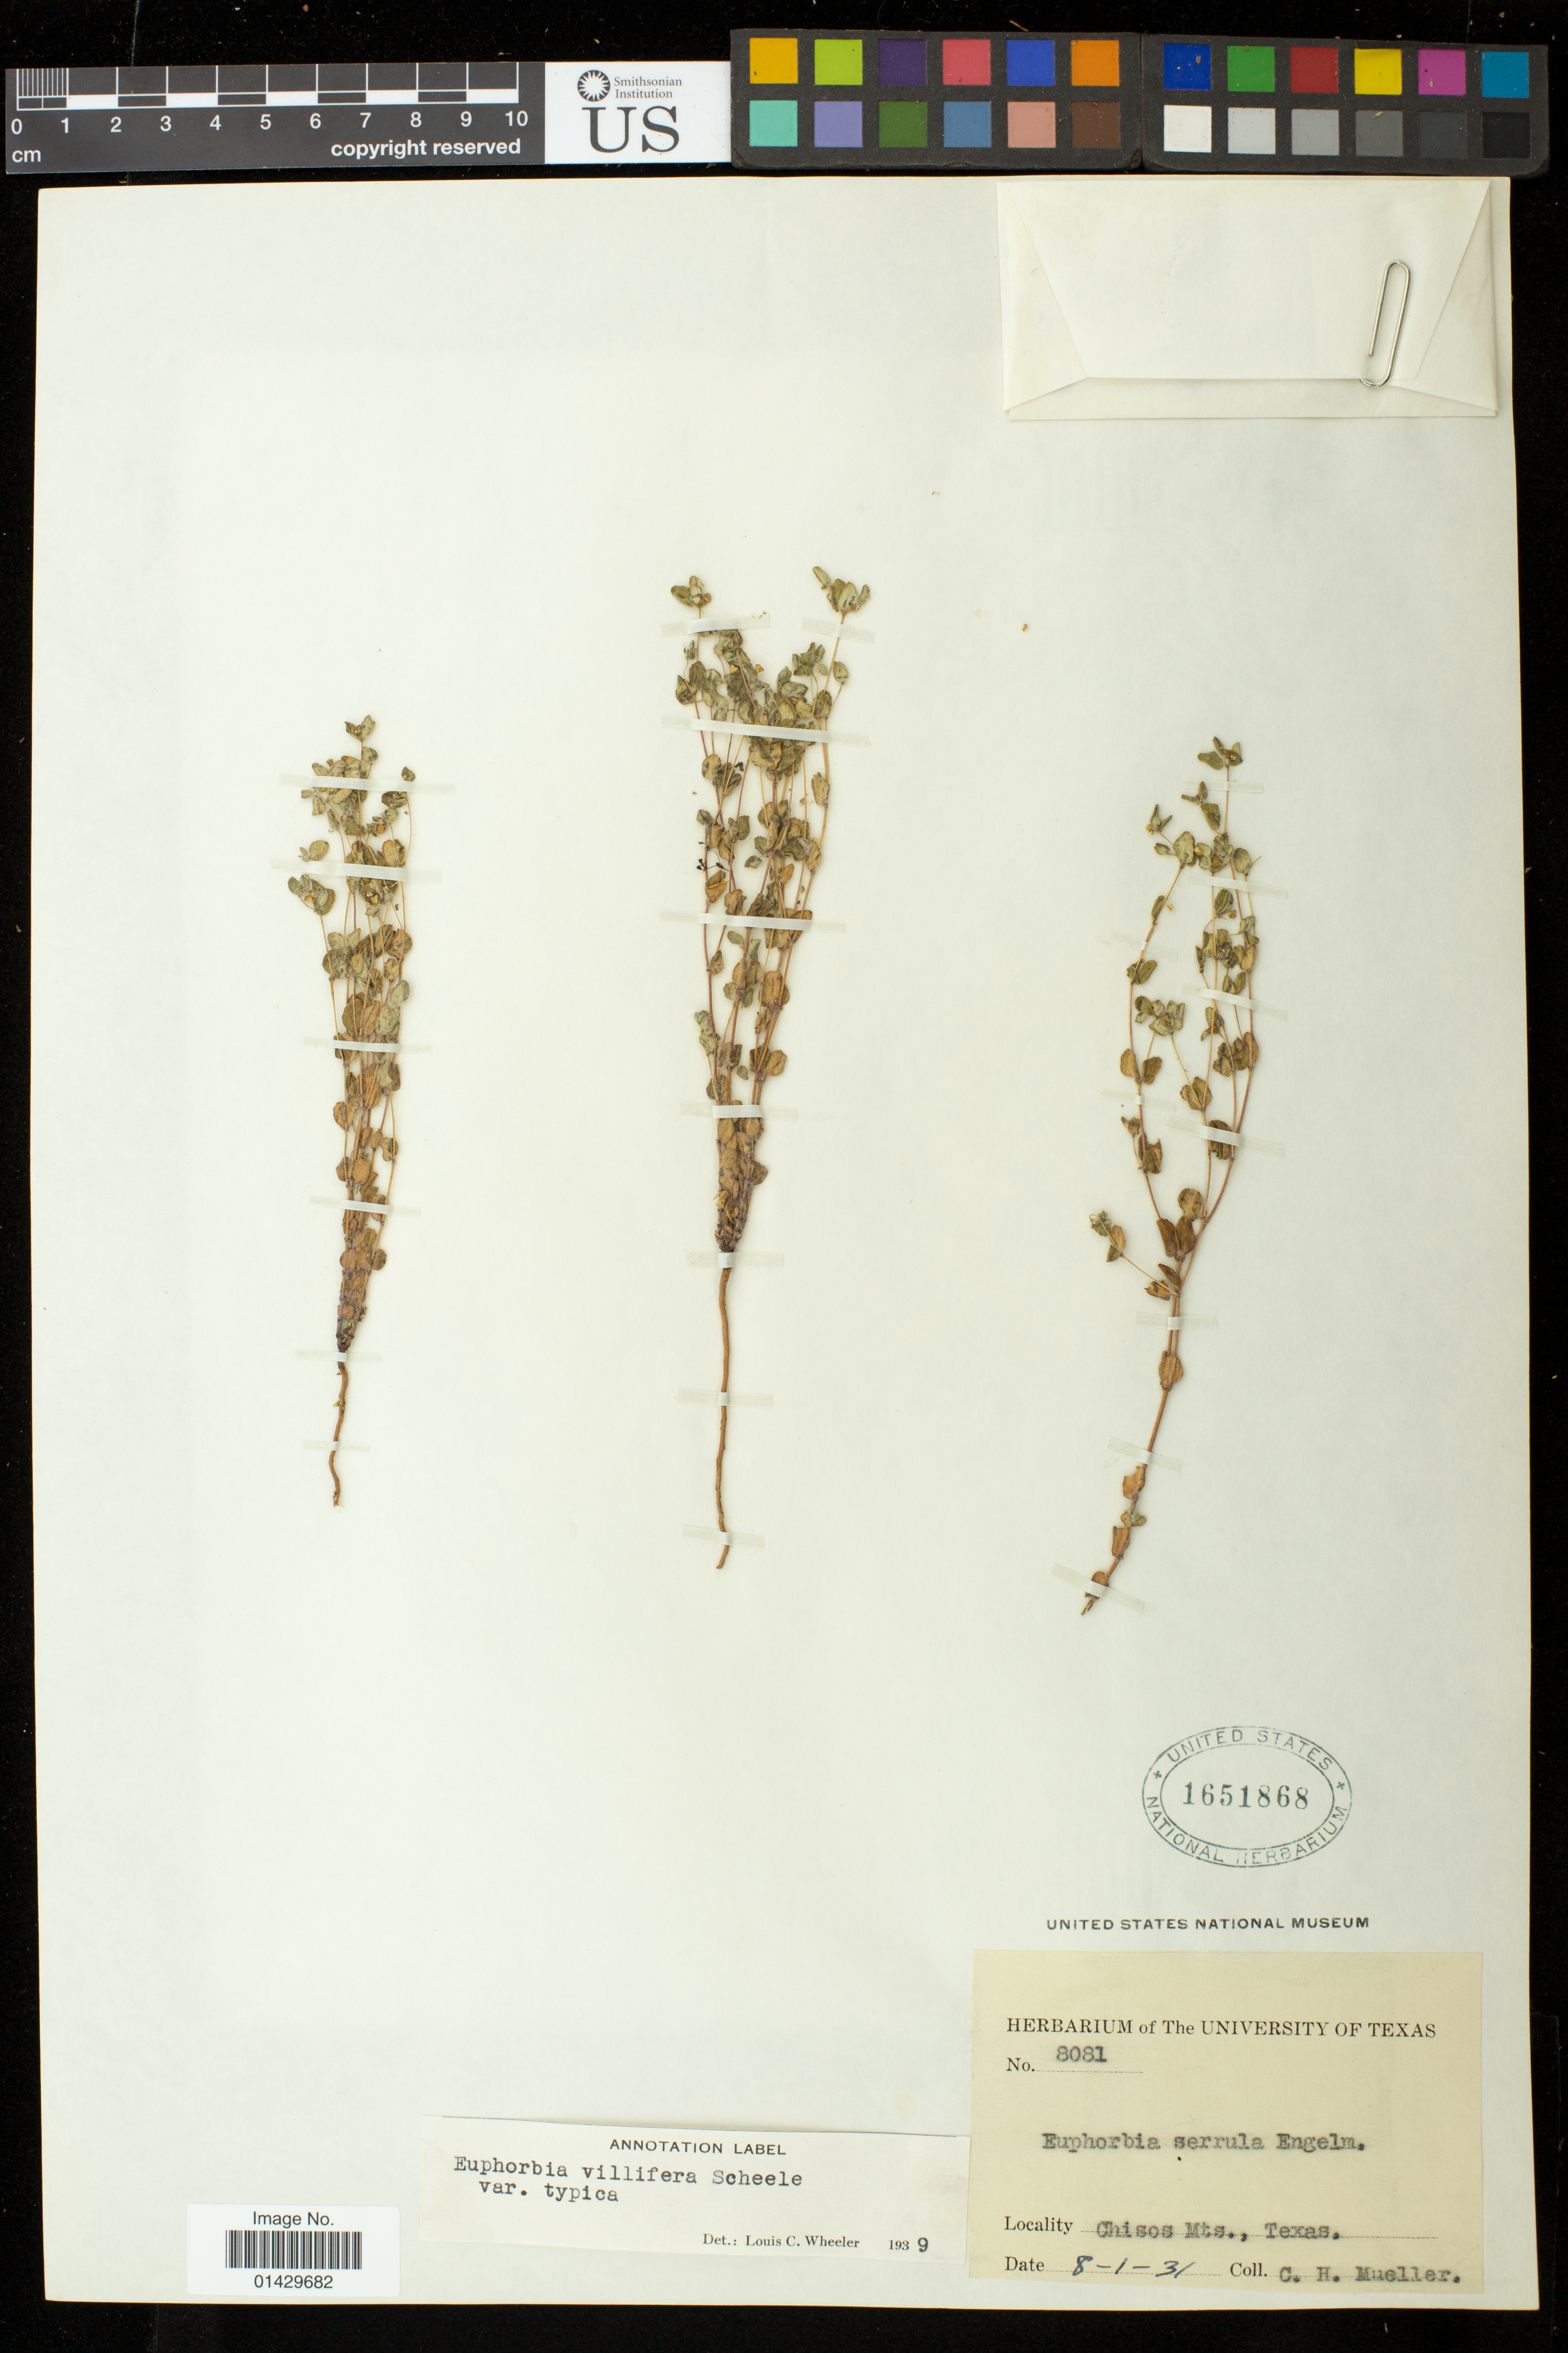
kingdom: Plantae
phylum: Tracheophyta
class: Magnoliopsida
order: Malpighiales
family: Euphorbiaceae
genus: Euphorbia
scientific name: Euphorbia villifera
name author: Scheele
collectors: C. H. Mueller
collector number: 8081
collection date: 1931-08-01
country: United States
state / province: Texas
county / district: Brewster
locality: Chisos Mts.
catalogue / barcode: US 1651868